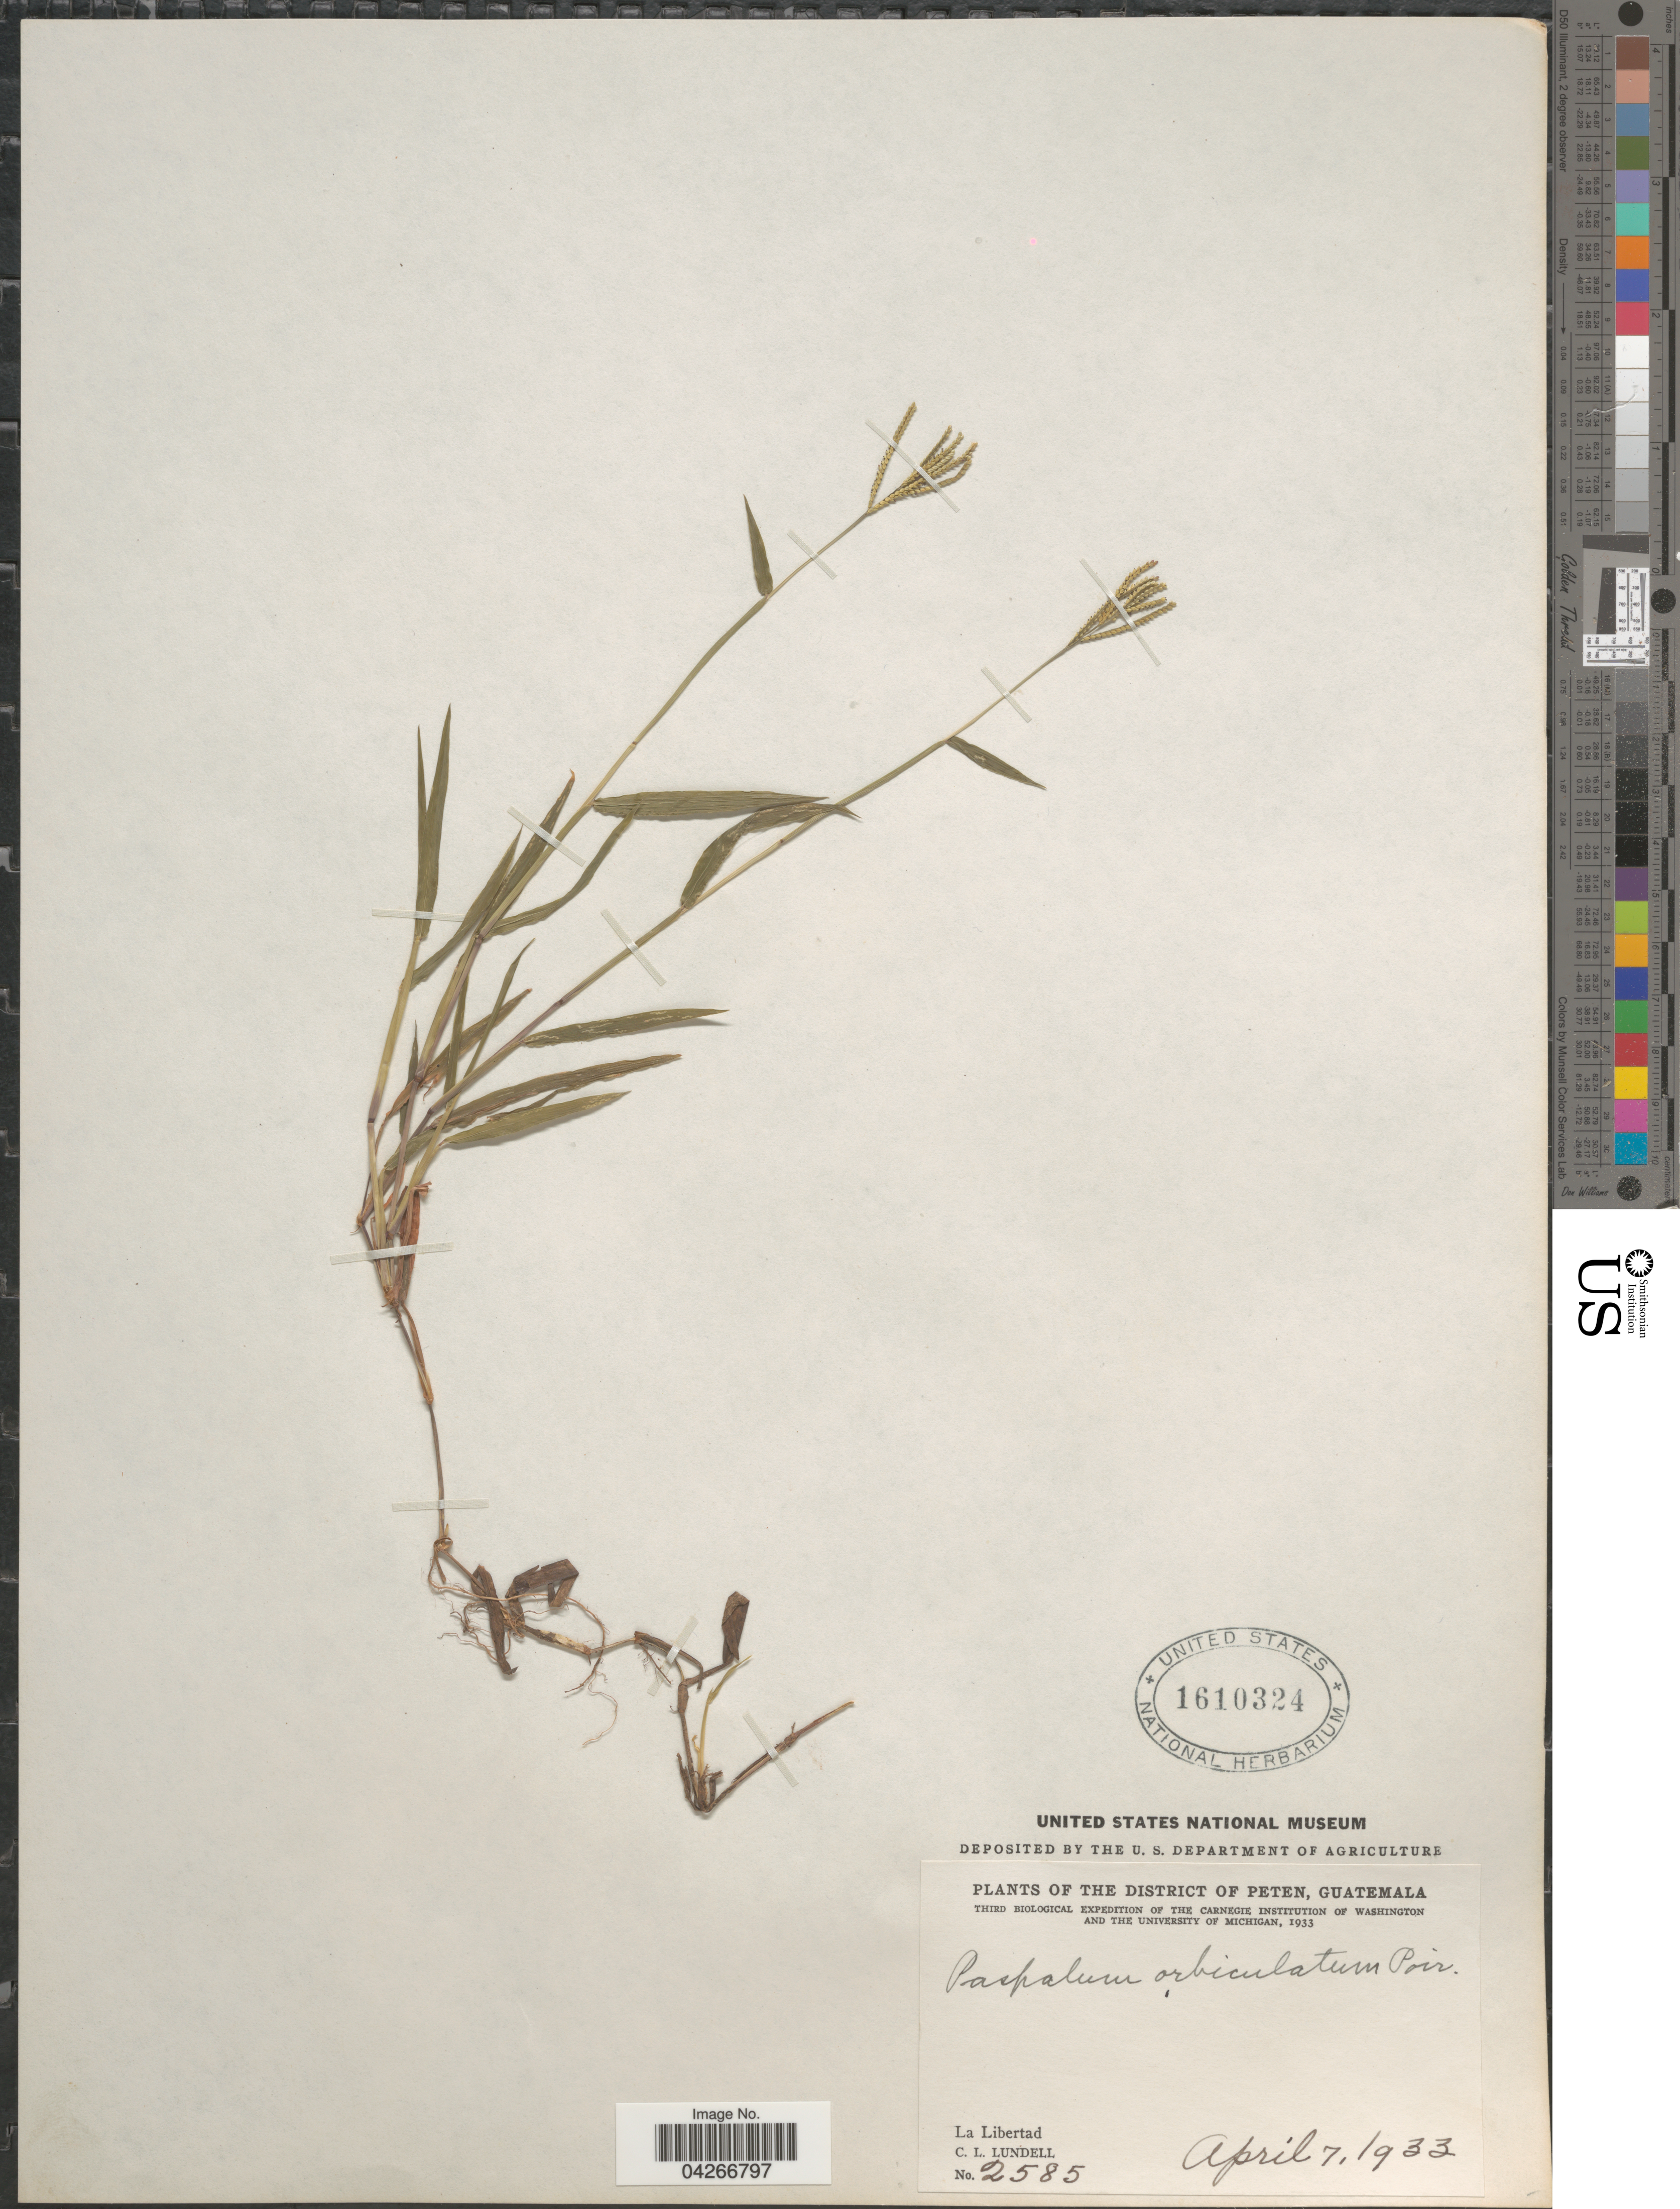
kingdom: Plantae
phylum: Tracheophyta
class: Liliopsida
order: Poales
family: Poaceae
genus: Paspalum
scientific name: Paspalum orbiculatum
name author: Poir. in Lam.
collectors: C. L. Lundell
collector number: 2585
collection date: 1933-04-07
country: Guatemala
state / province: El Peten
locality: The District of Peten. Third Biological Expedition of the Carnegie Institution of Washington and the University of Michigan, 1933. La Libertad.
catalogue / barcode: US 1610324